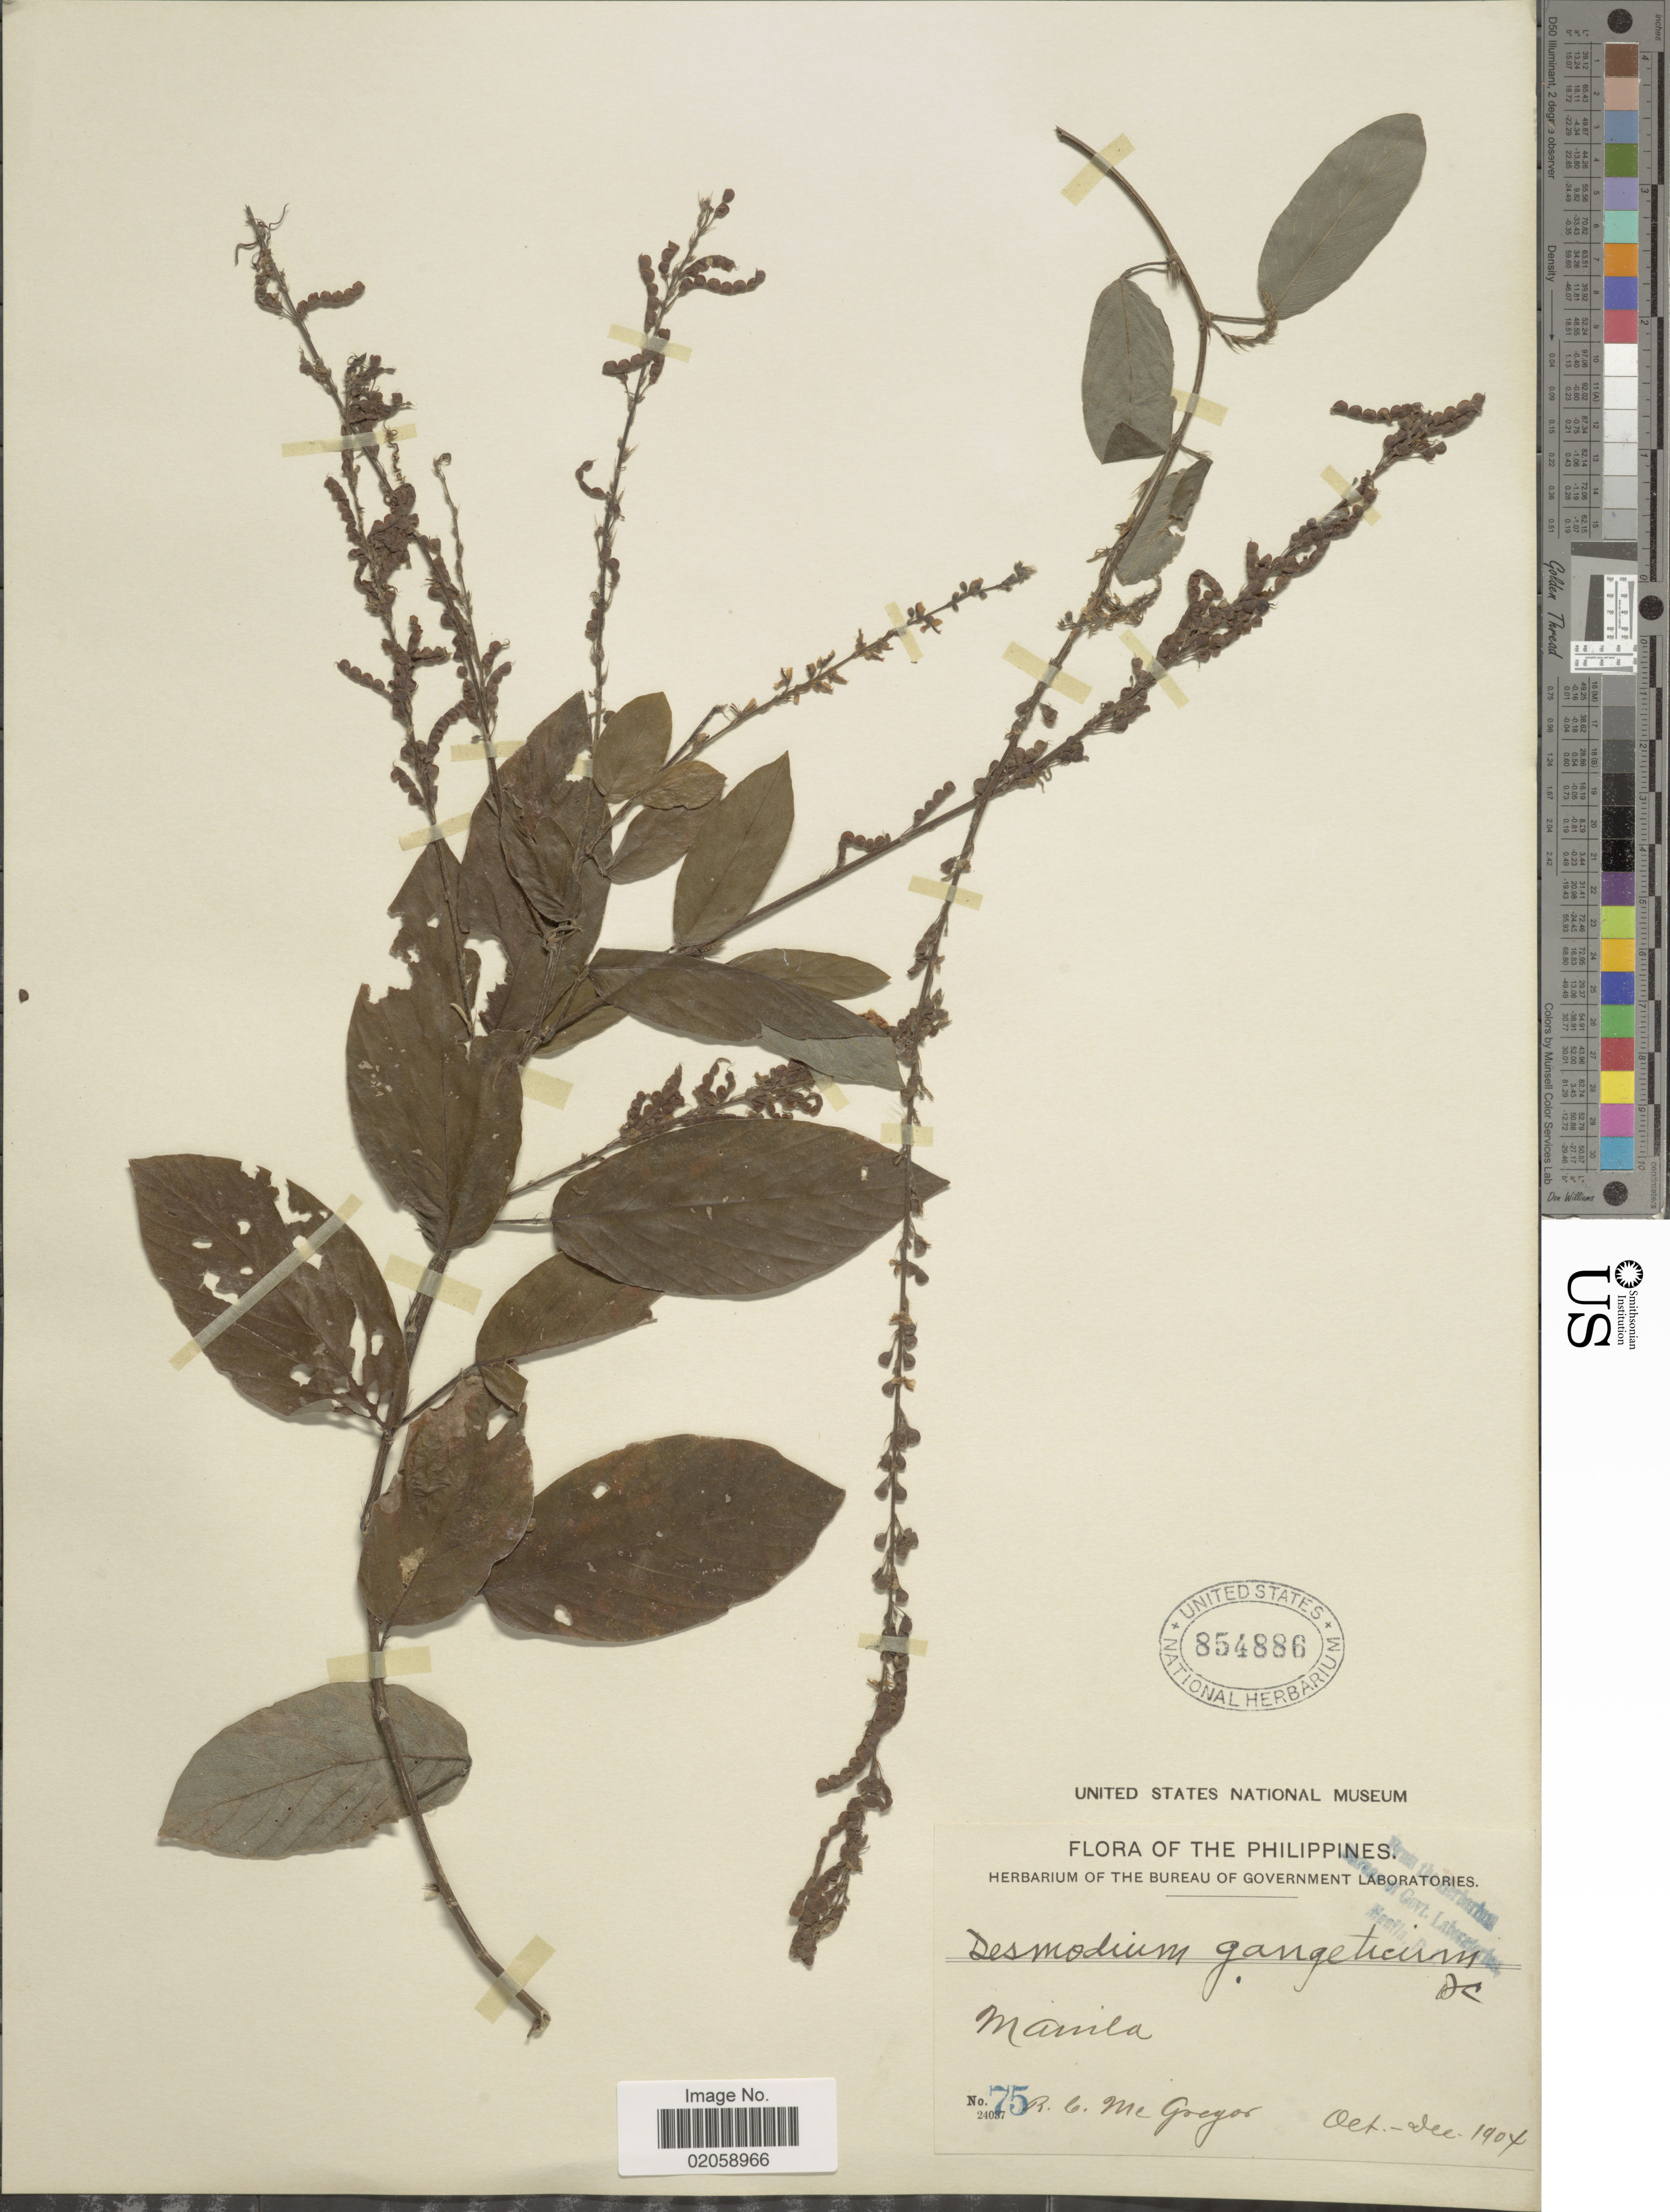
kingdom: Plantae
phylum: Tracheophyta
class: Magnoliopsida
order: Fabales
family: Fabaceae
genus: Pleurolobus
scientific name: Pleurolobus gangeticus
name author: (L.) J. St.-Hil. ex H. Ohashi & K. Ohashi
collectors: R. C. McGregor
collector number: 75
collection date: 1904-10/1904-12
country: Philippines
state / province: National Capital Region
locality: Manila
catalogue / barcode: US 854886